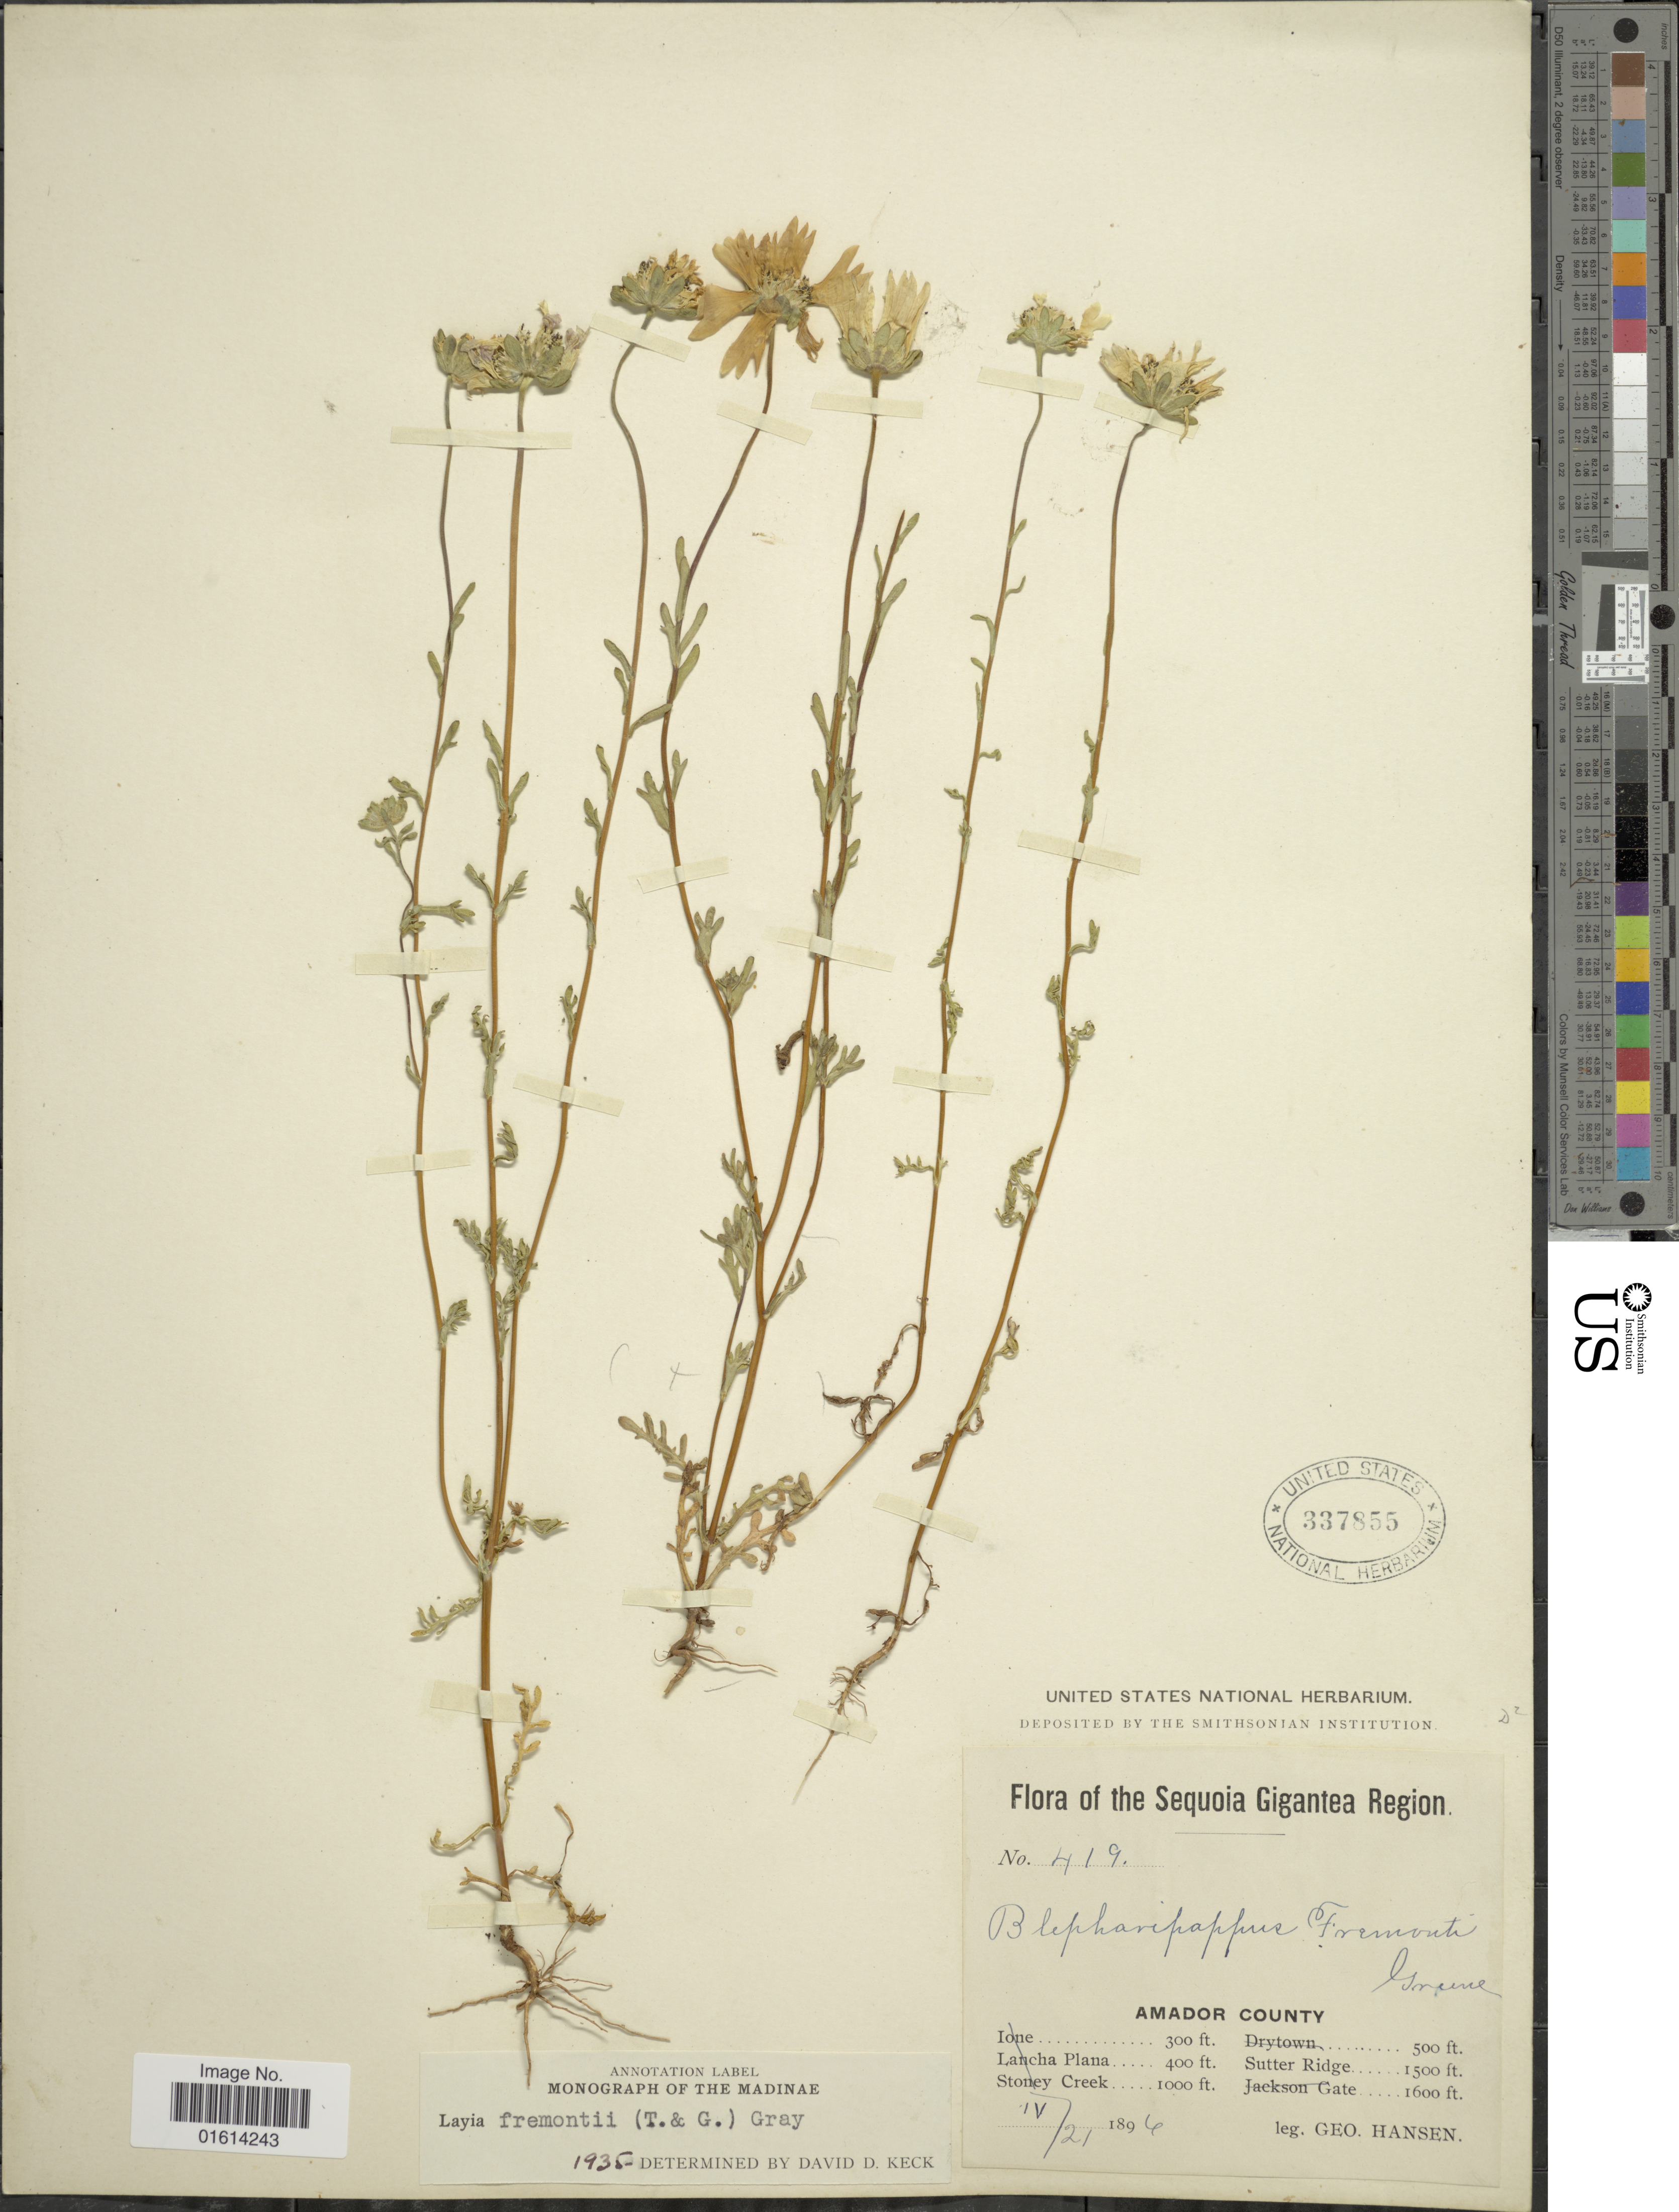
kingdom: Plantae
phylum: Tracheophyta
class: Magnoliopsida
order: Asterales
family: Asteraceae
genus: Layia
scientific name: Layia fremontii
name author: A. Gray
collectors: G. Hansen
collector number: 419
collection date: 1896-04-21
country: United States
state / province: California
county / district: Amador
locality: Sequoia Gigantea Region, Amador County, Sutter Ridge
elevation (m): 457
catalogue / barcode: US 337855